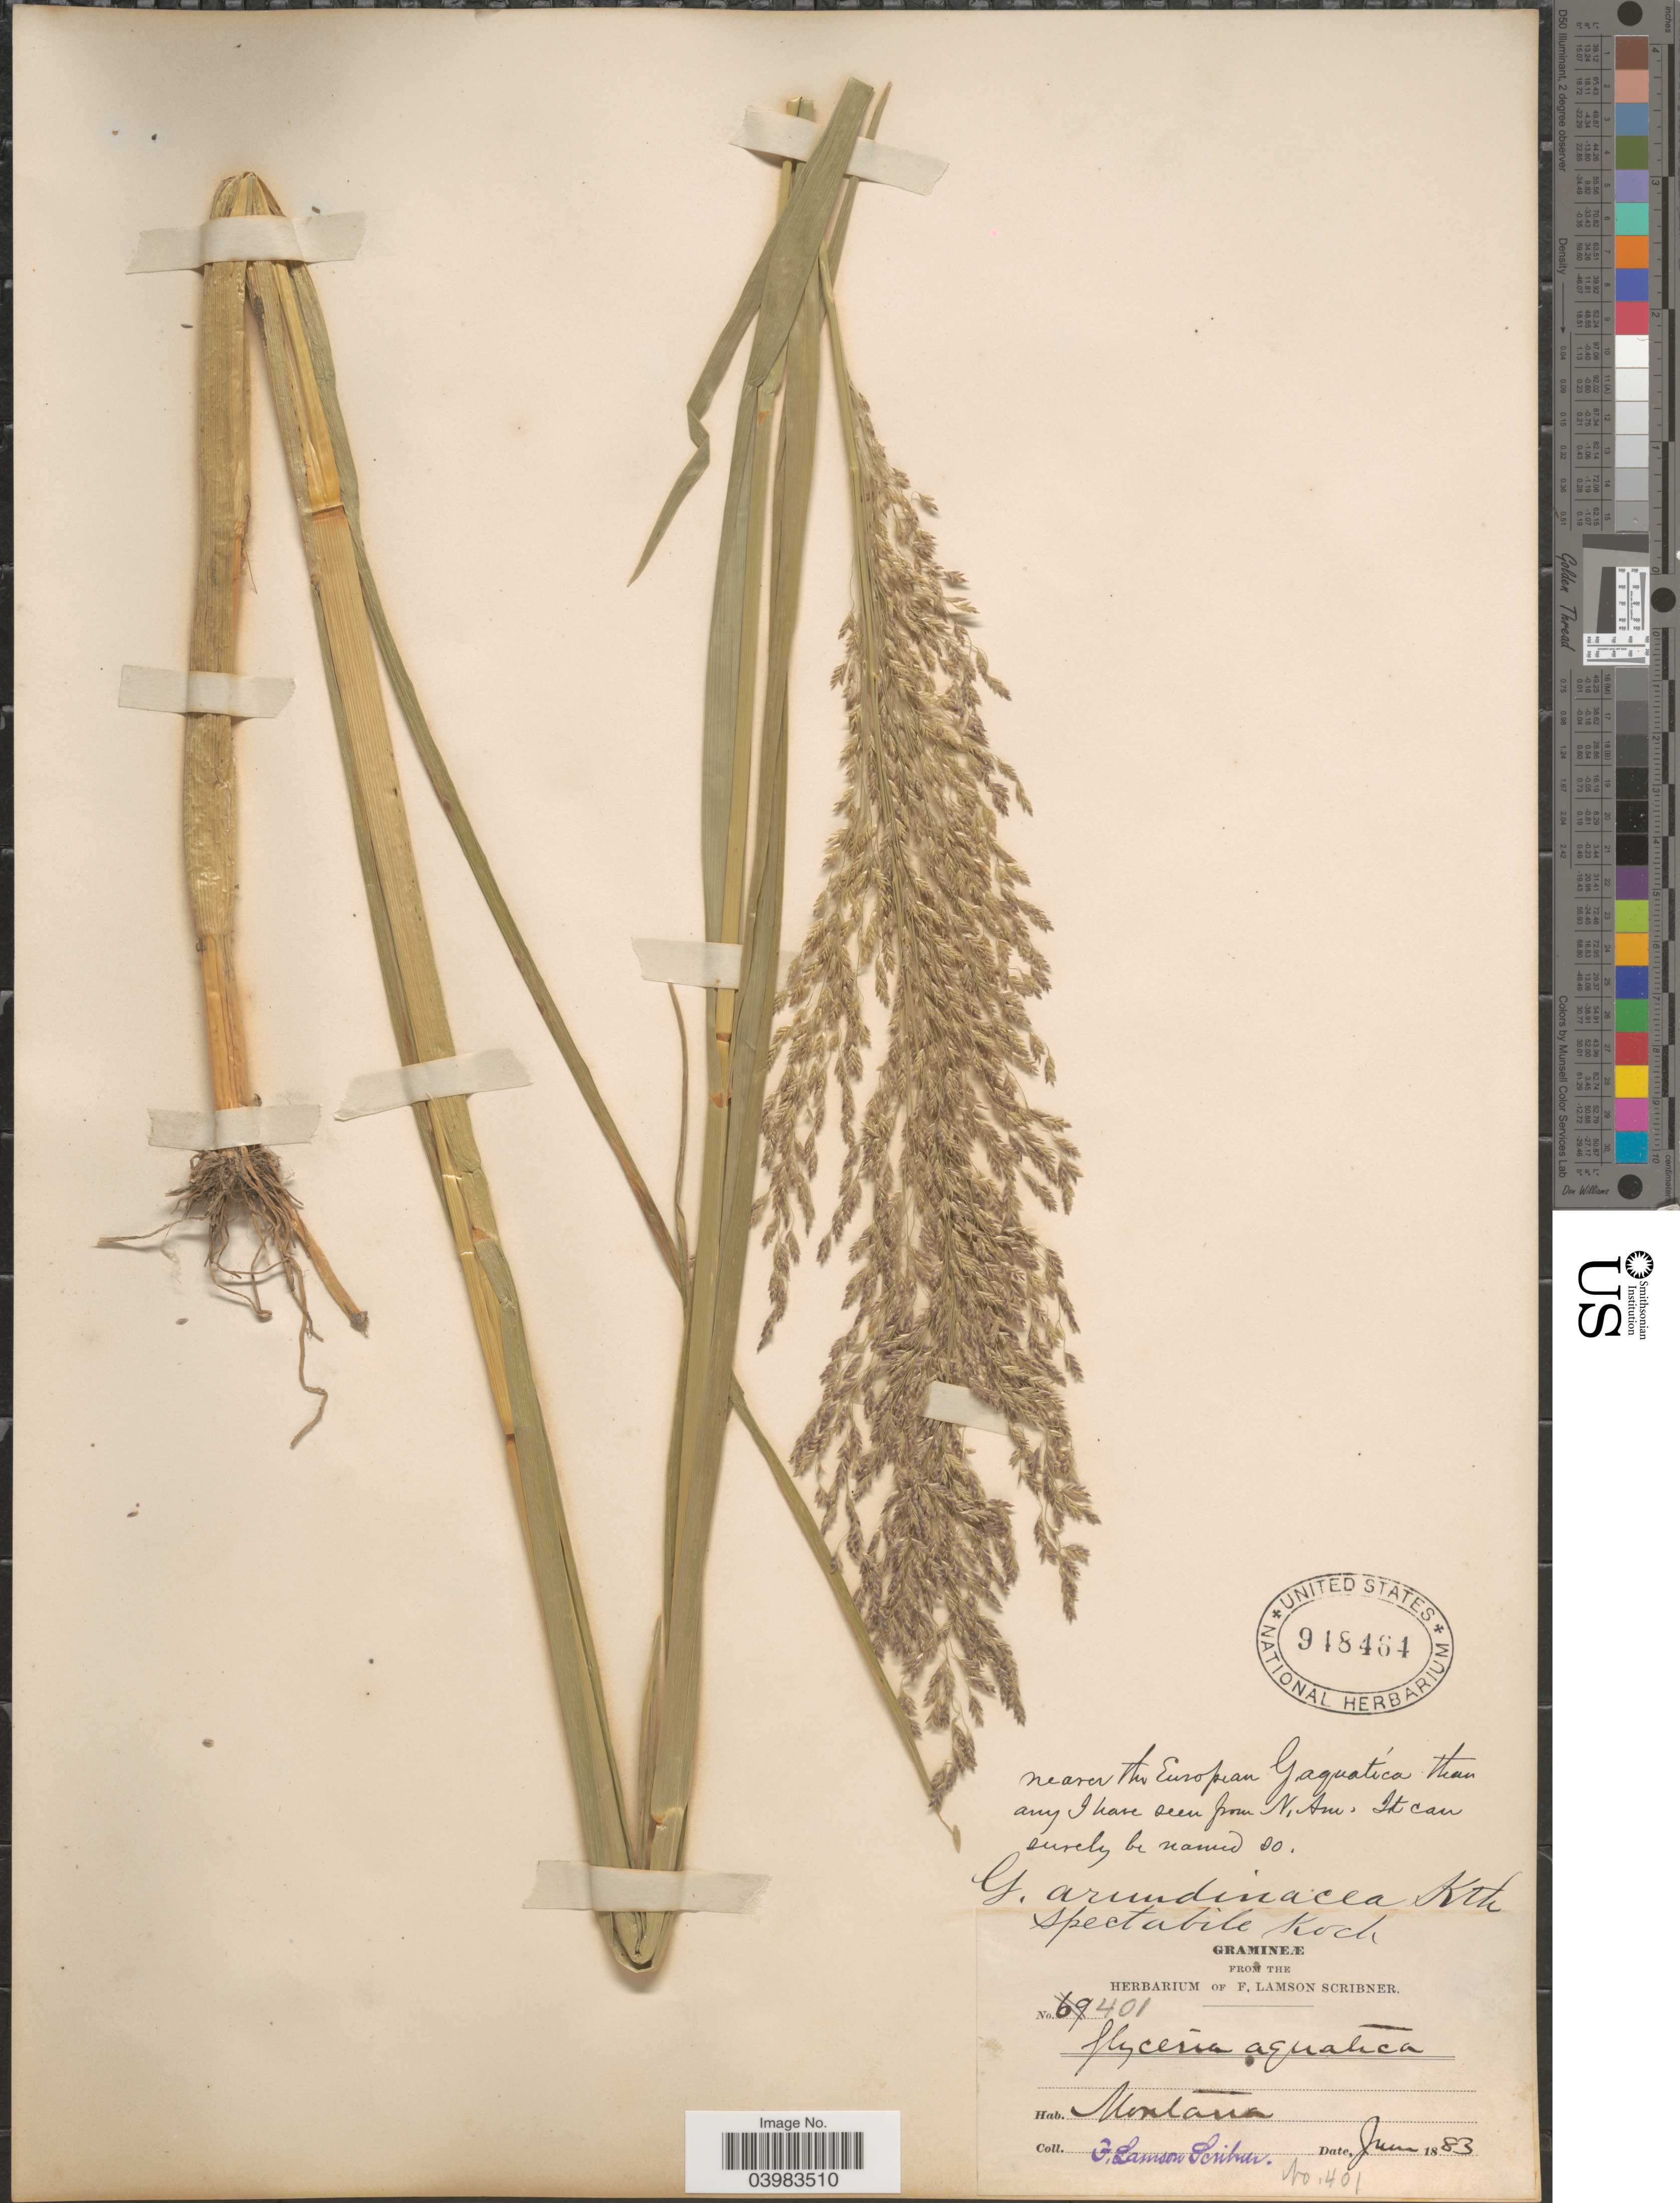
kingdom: Plantae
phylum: Tracheophyta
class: Liliopsida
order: Poales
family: Poaceae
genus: Glyceria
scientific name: Glyceria grandis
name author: S. Watson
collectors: F. L. Scribner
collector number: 401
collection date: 1883-06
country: United States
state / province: Montana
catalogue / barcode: US 948464